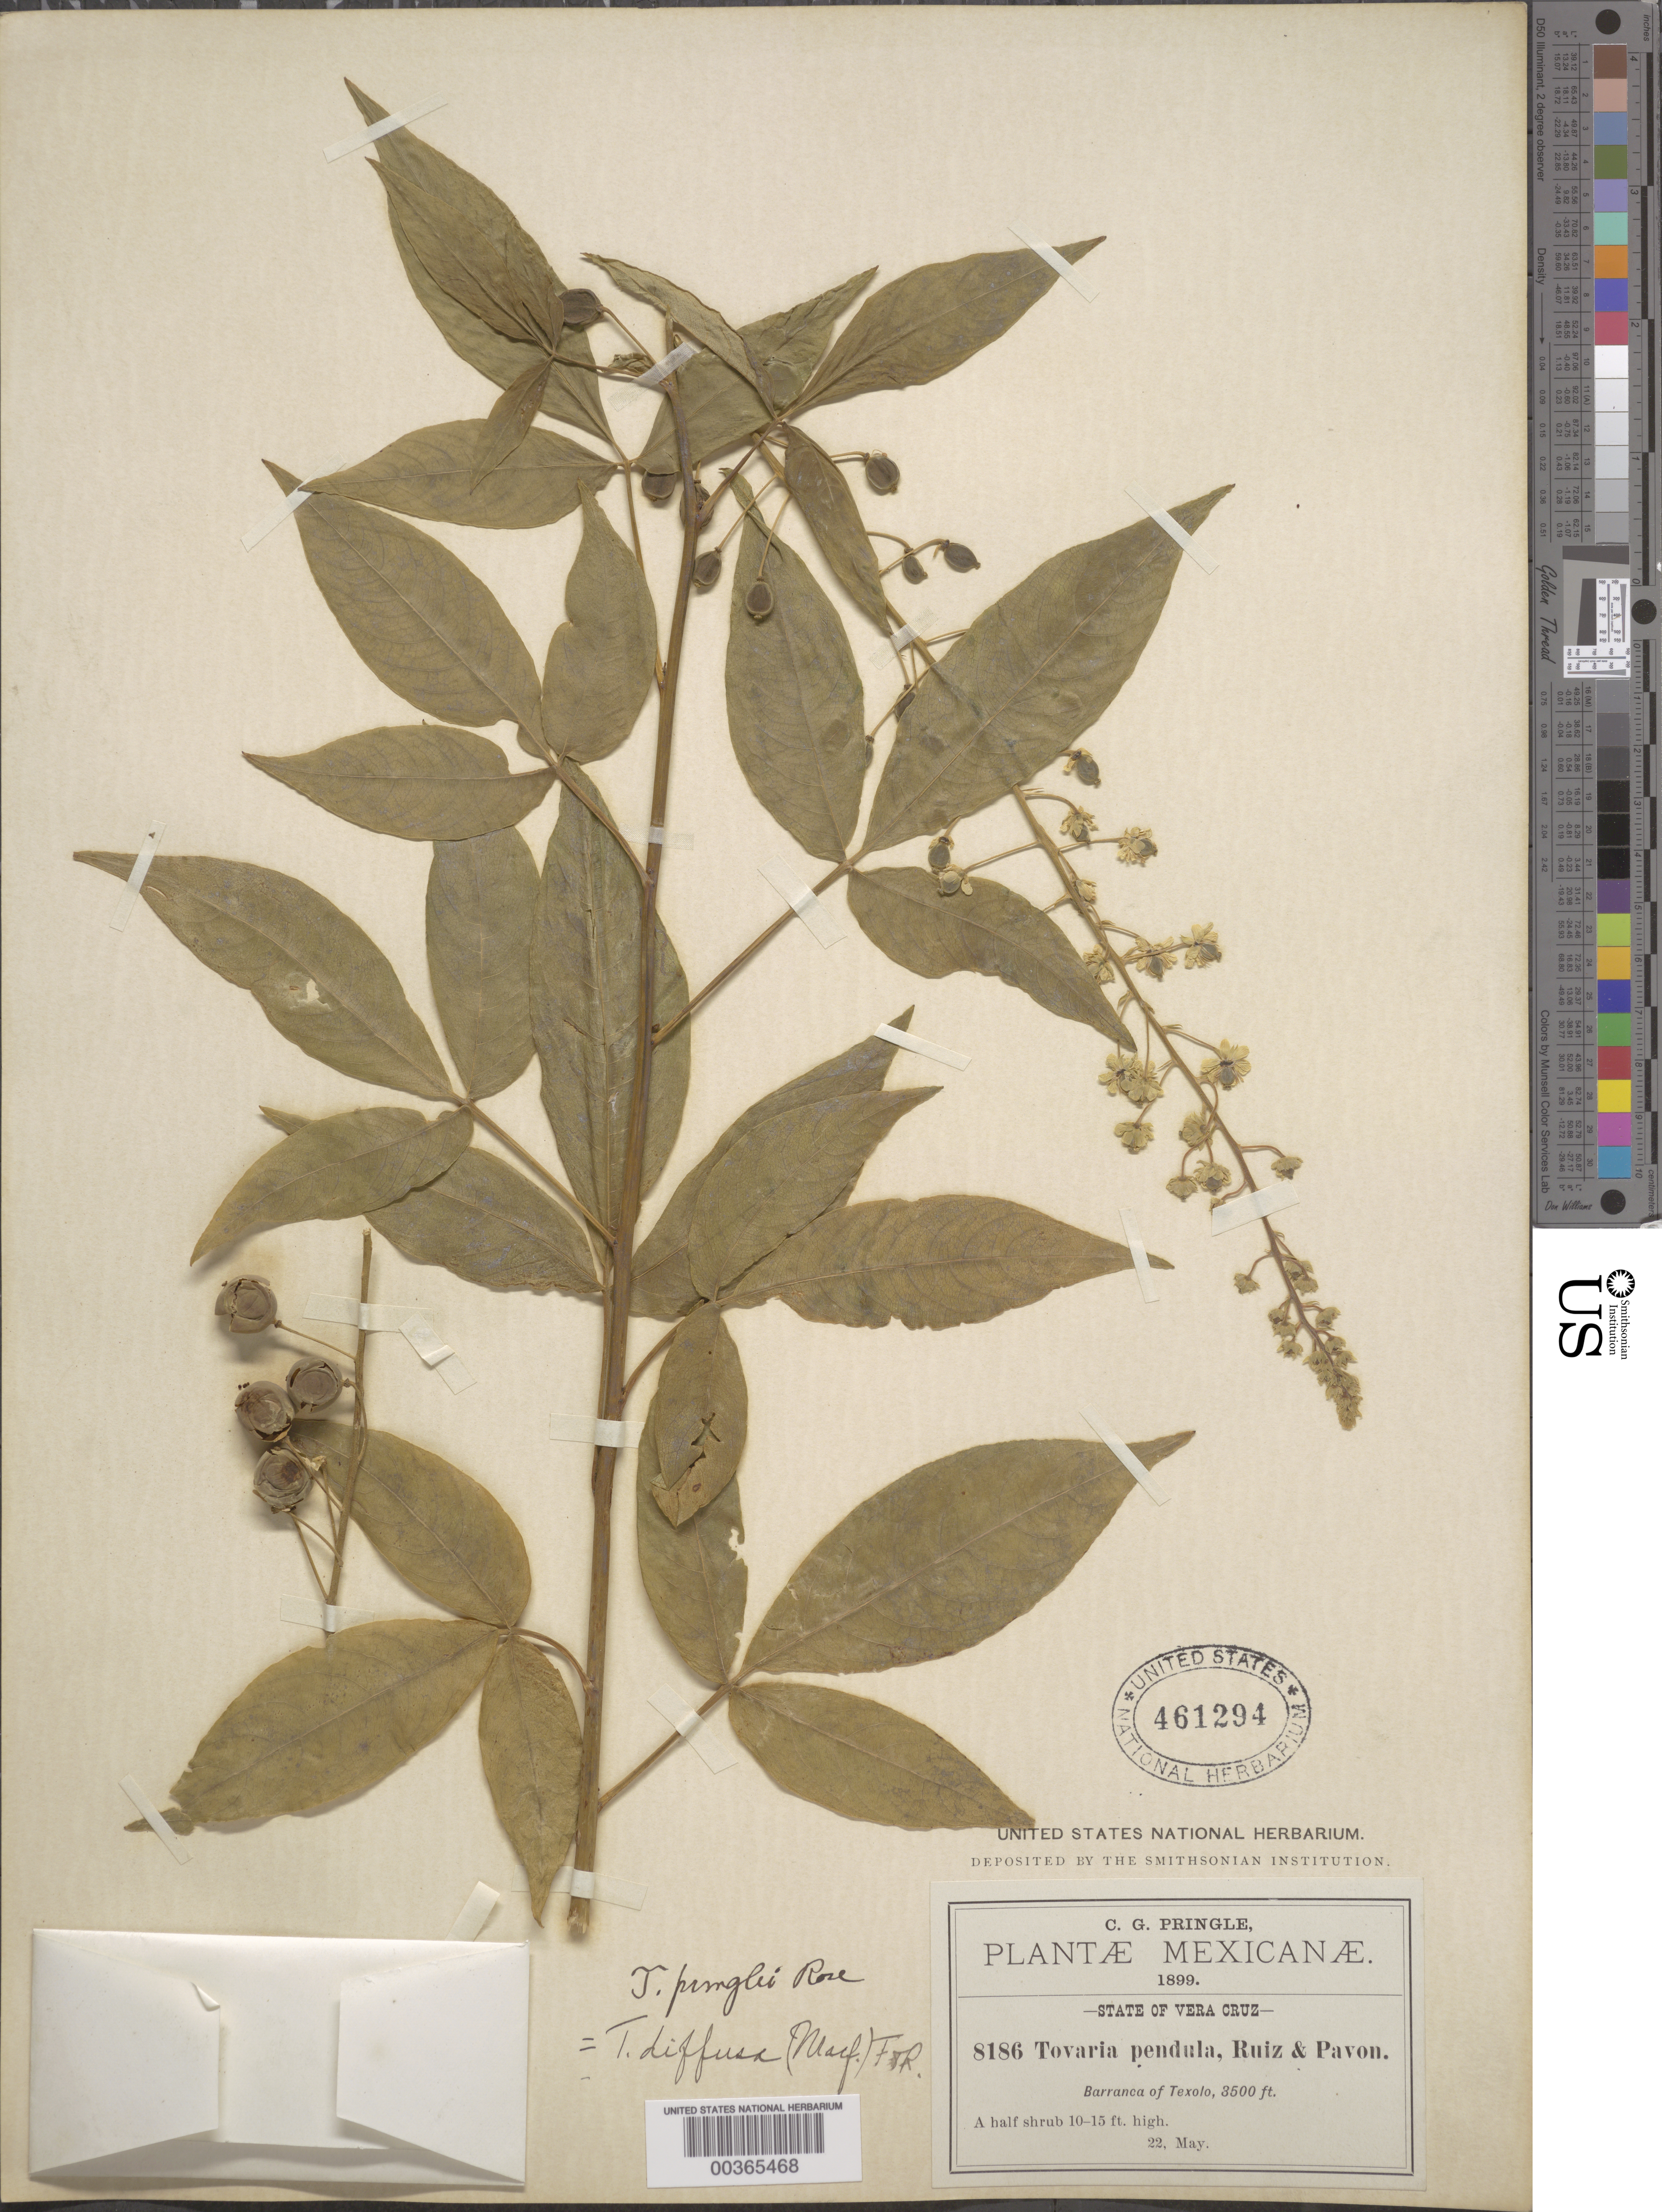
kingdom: Plantae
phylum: Tracheophyta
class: Magnoliopsida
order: Brassicales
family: Tovariaceae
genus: Tovaria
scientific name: Tovaria diffusa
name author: (Macfad.) Fawc. & Rendle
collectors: C. G. Pringle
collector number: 8186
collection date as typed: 22 May 1899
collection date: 1899-05-22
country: Mexico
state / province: Veracruz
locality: Barrancas of texolo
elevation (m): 1067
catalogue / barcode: US 461294